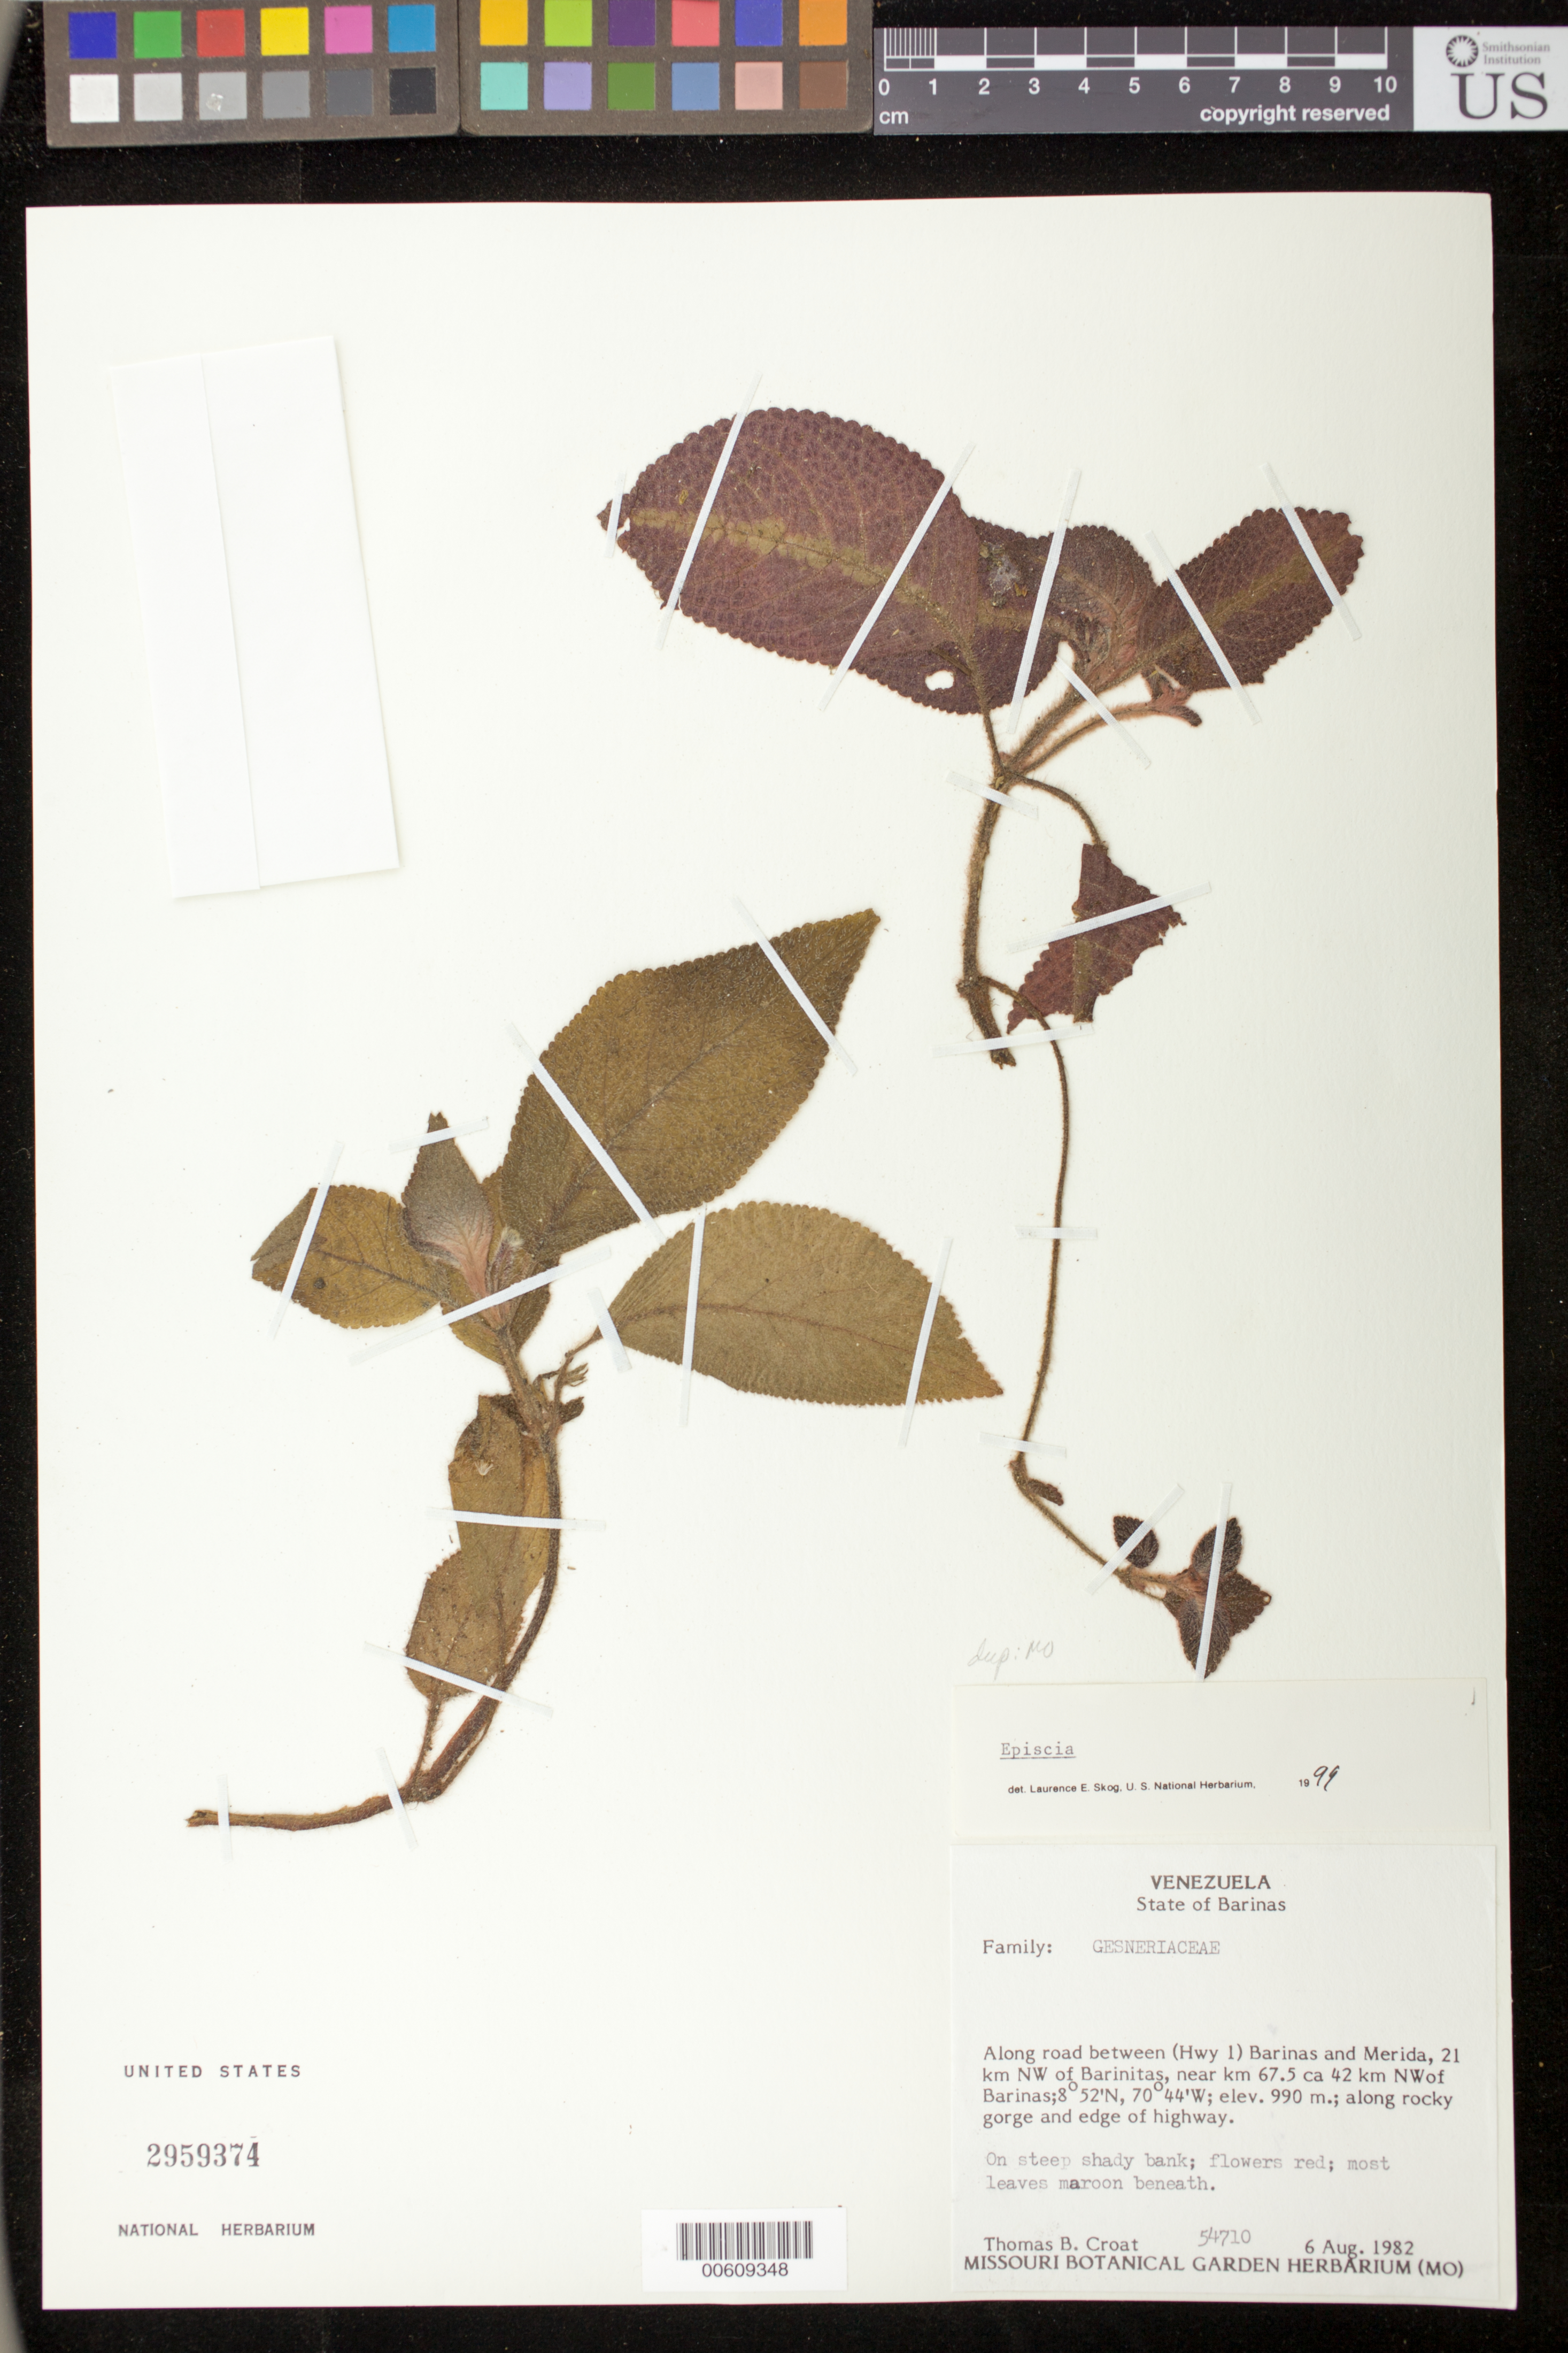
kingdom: Plantae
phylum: Tracheophyta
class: Magnoliopsida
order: Lamiales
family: Gesneriaceae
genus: Episcia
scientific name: Episcia cupreata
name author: (Hook.) Hanst.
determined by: Skog, Laurence E.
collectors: T. B. Croat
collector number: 54710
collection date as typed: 06 Aug 1982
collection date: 1982-08-06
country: Venezuela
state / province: Barinas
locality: Along road between (Hwy 1) Barinas and Merida, 21 km NW of Barinitas, near km 67.5 ca 42 km NW of Barinas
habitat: Along rocky gorge and edge of highway; on steep shady bank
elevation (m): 990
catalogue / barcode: US 2959374